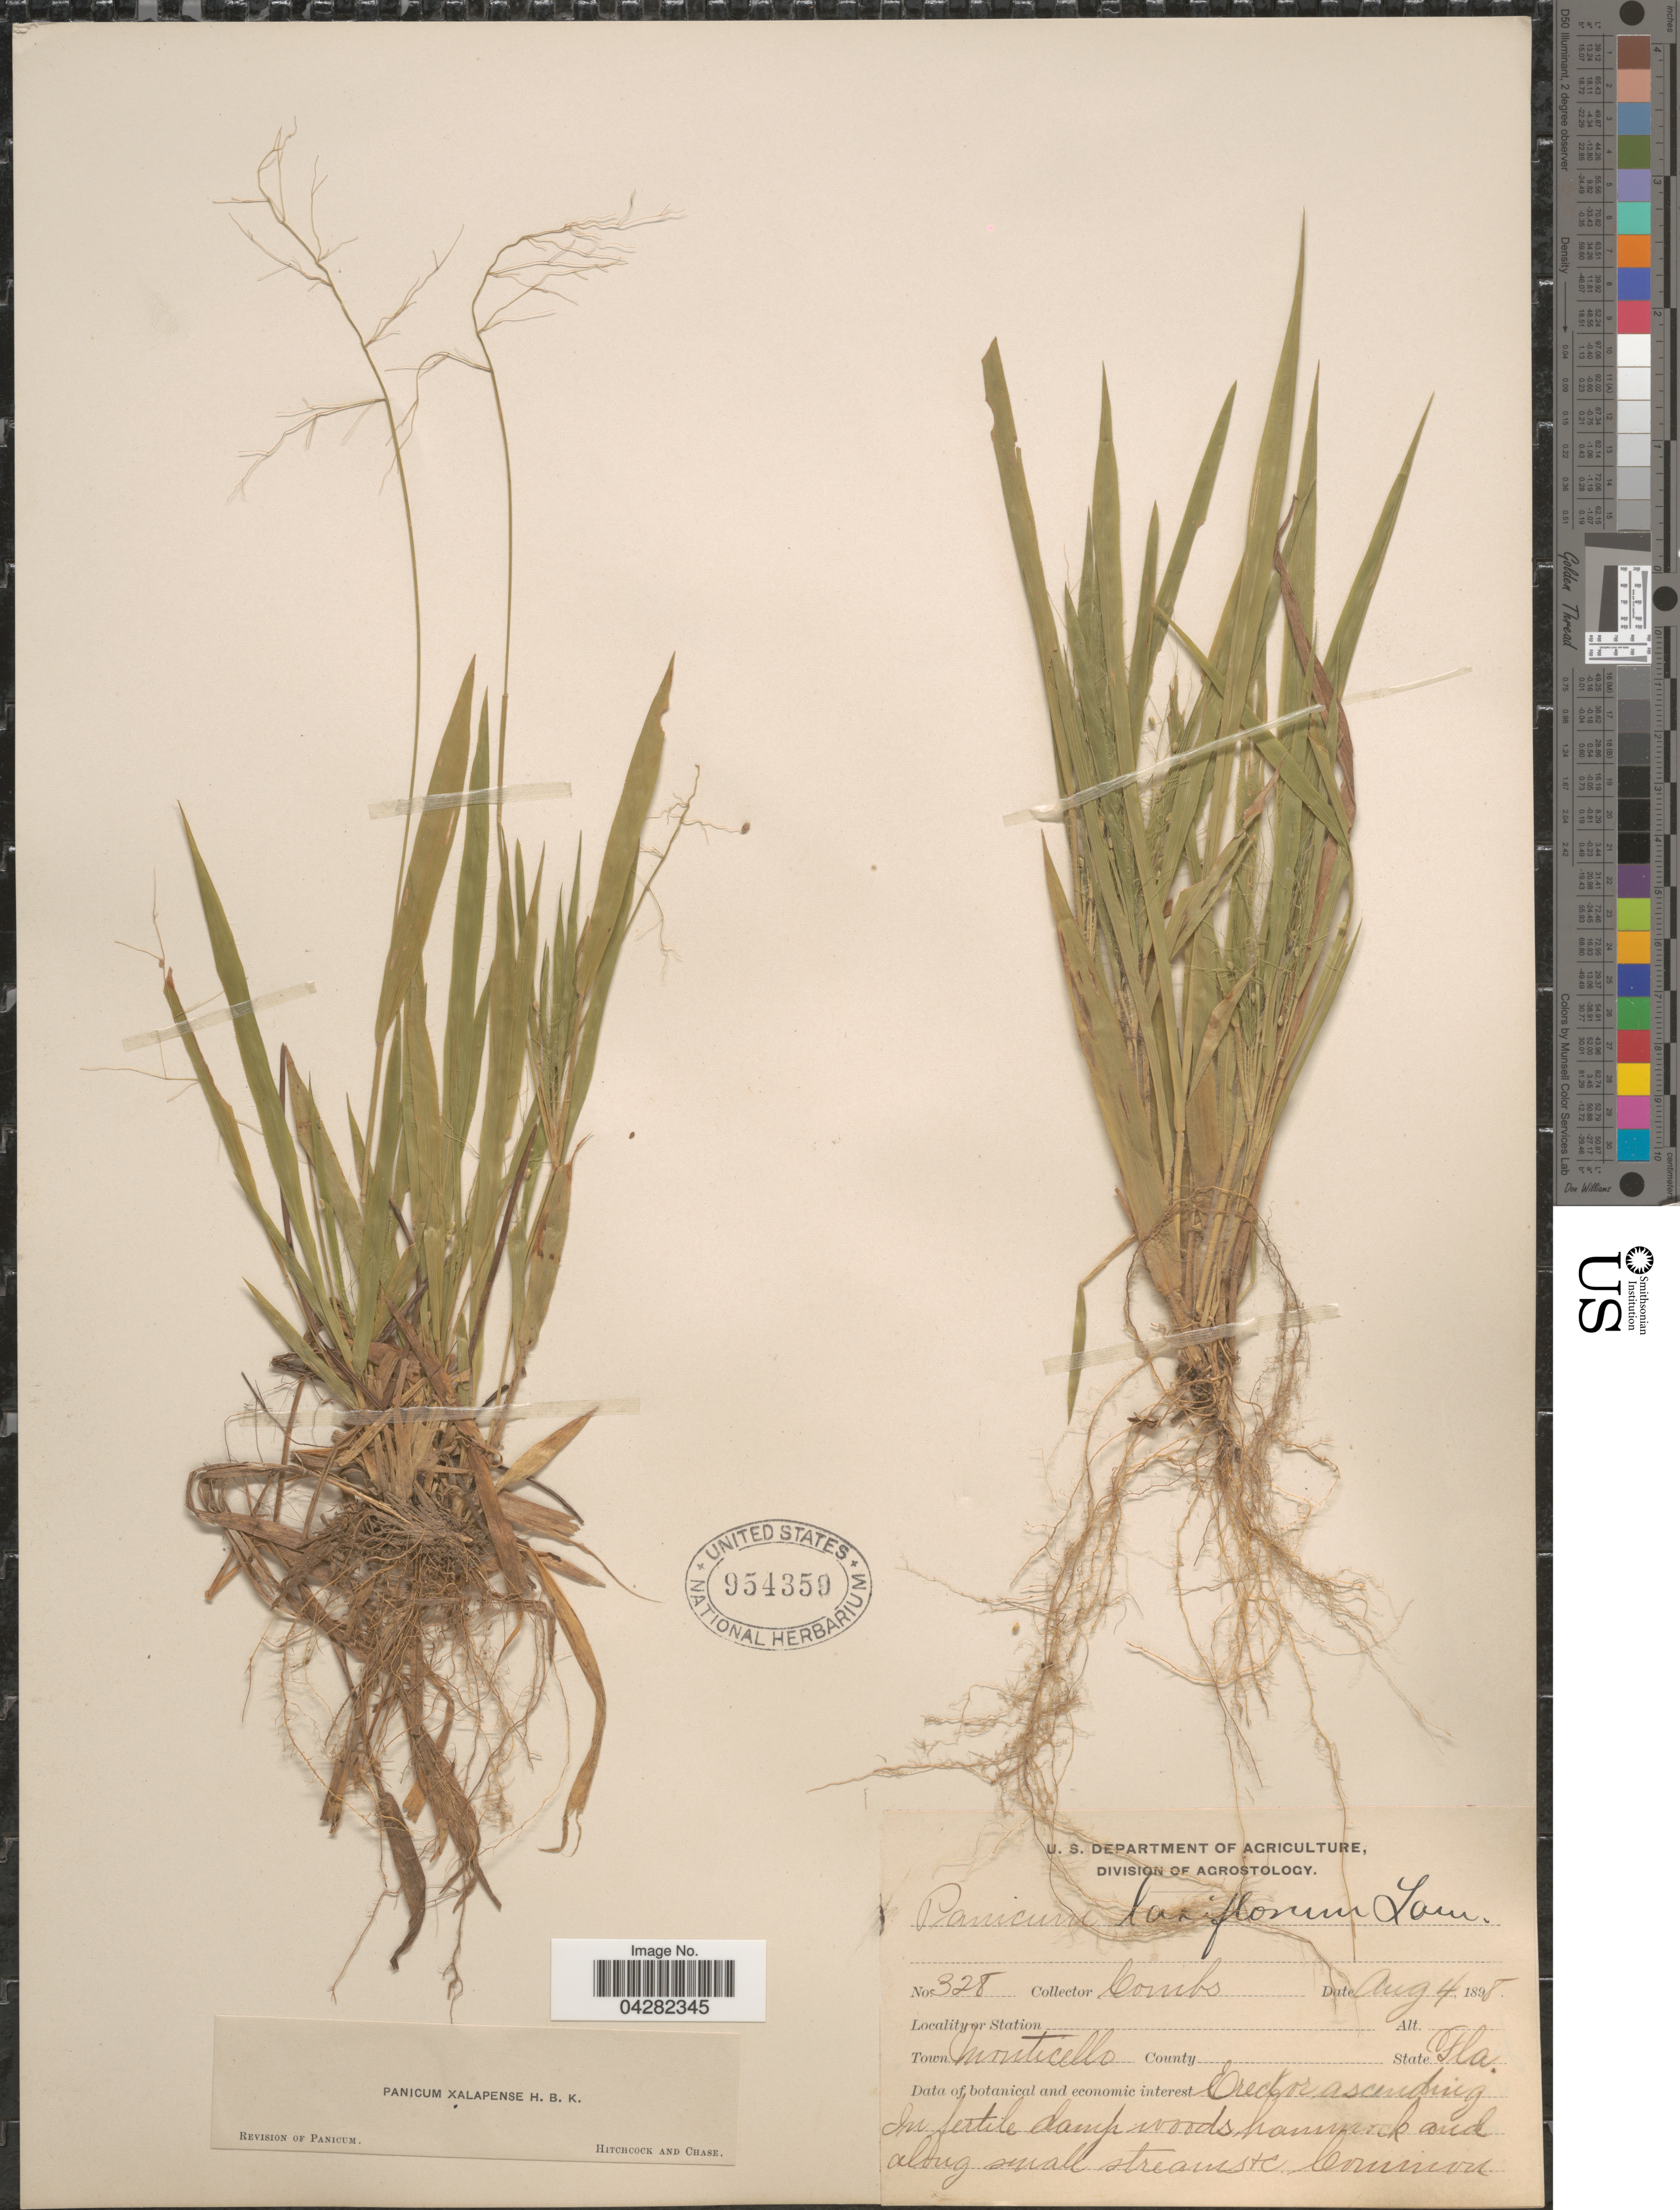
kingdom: Plantae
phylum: Tracheophyta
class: Liliopsida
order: Poales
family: Poaceae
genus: Dichanthelium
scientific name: Dichanthelium laxiflorum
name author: (Lam.) Gould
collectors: -. Combs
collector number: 328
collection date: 1898-08-04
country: United States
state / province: Florida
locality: Town Monticello.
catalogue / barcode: US 954359